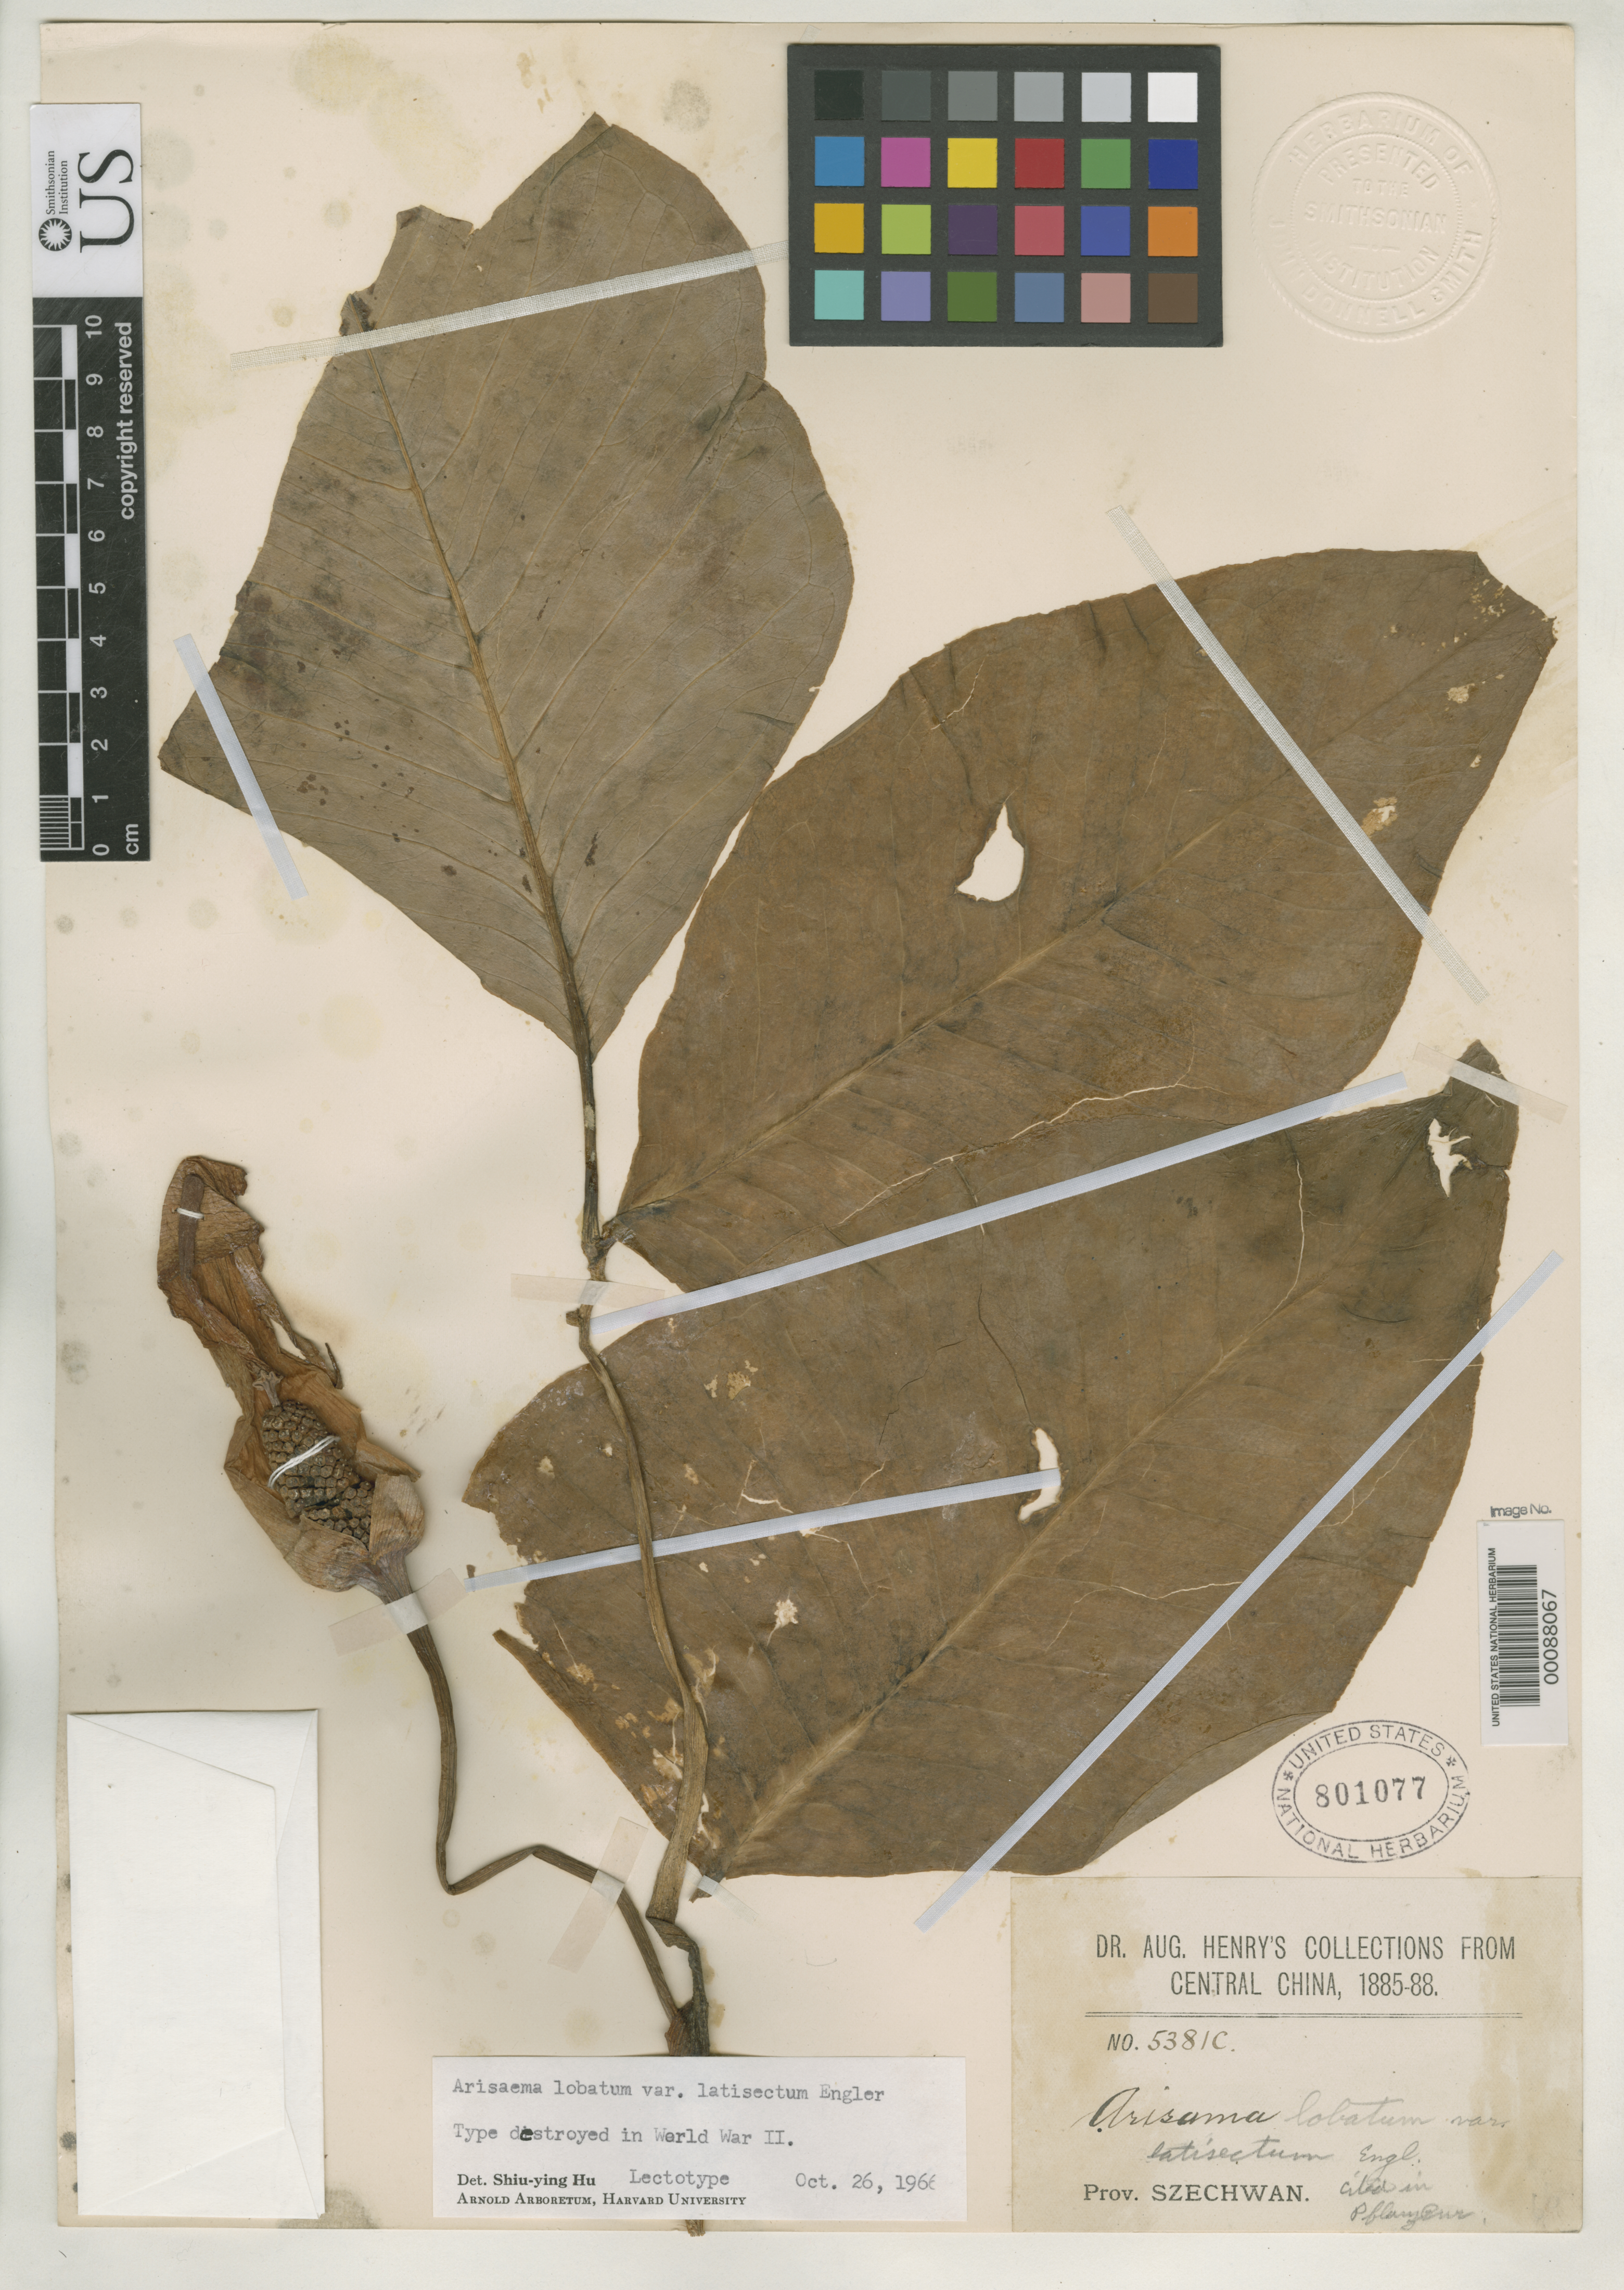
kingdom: Plantae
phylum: Tracheophyta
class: Liliopsida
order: Alismatales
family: Araceae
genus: Arisaema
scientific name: Arisaema lobatum var. latisectum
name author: Engl.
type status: Syntype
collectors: A. Henry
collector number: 5381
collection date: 1885/1888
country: China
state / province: Sichuan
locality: Central China. Prov. Szechwan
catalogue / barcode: US 801077